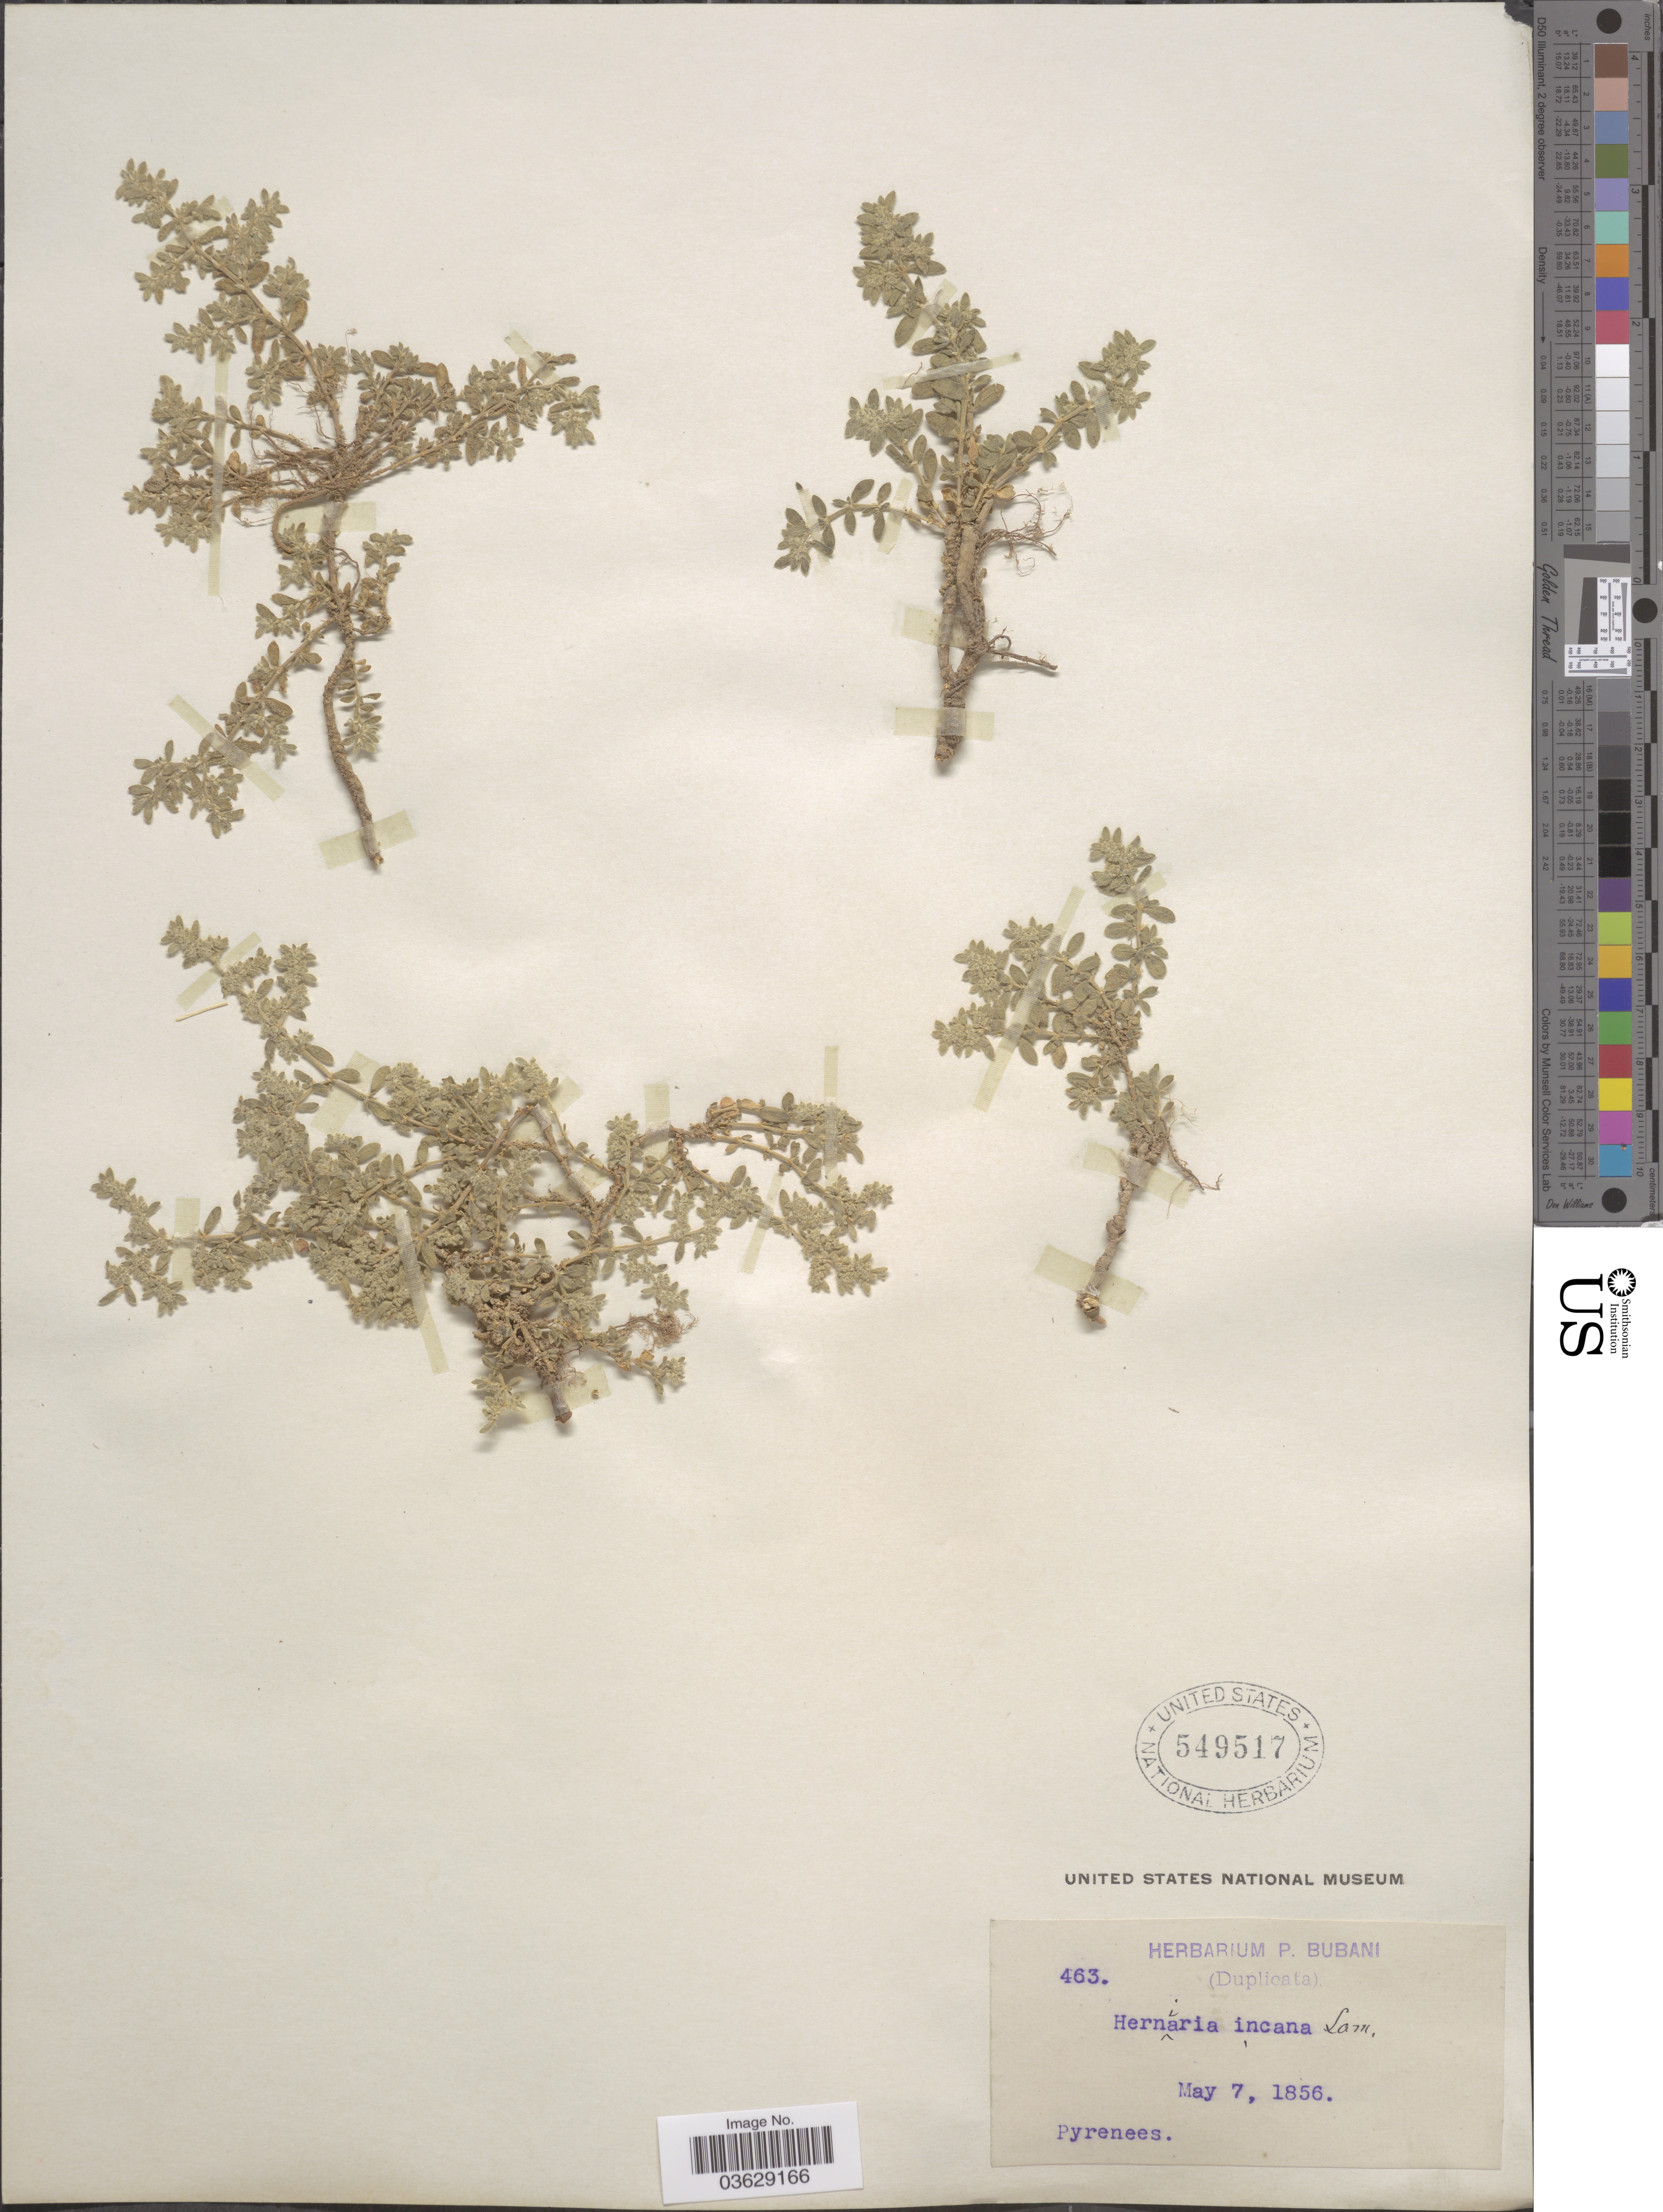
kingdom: Plantae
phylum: Tracheophyta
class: Magnoliopsida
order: Caryophyllales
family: Caryophyllaceae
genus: Herniaria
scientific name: Herniaria incana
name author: Lam.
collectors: ex herb. P. Bubani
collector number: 463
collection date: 1856-05-07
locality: Pyrenees.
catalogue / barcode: US 549517